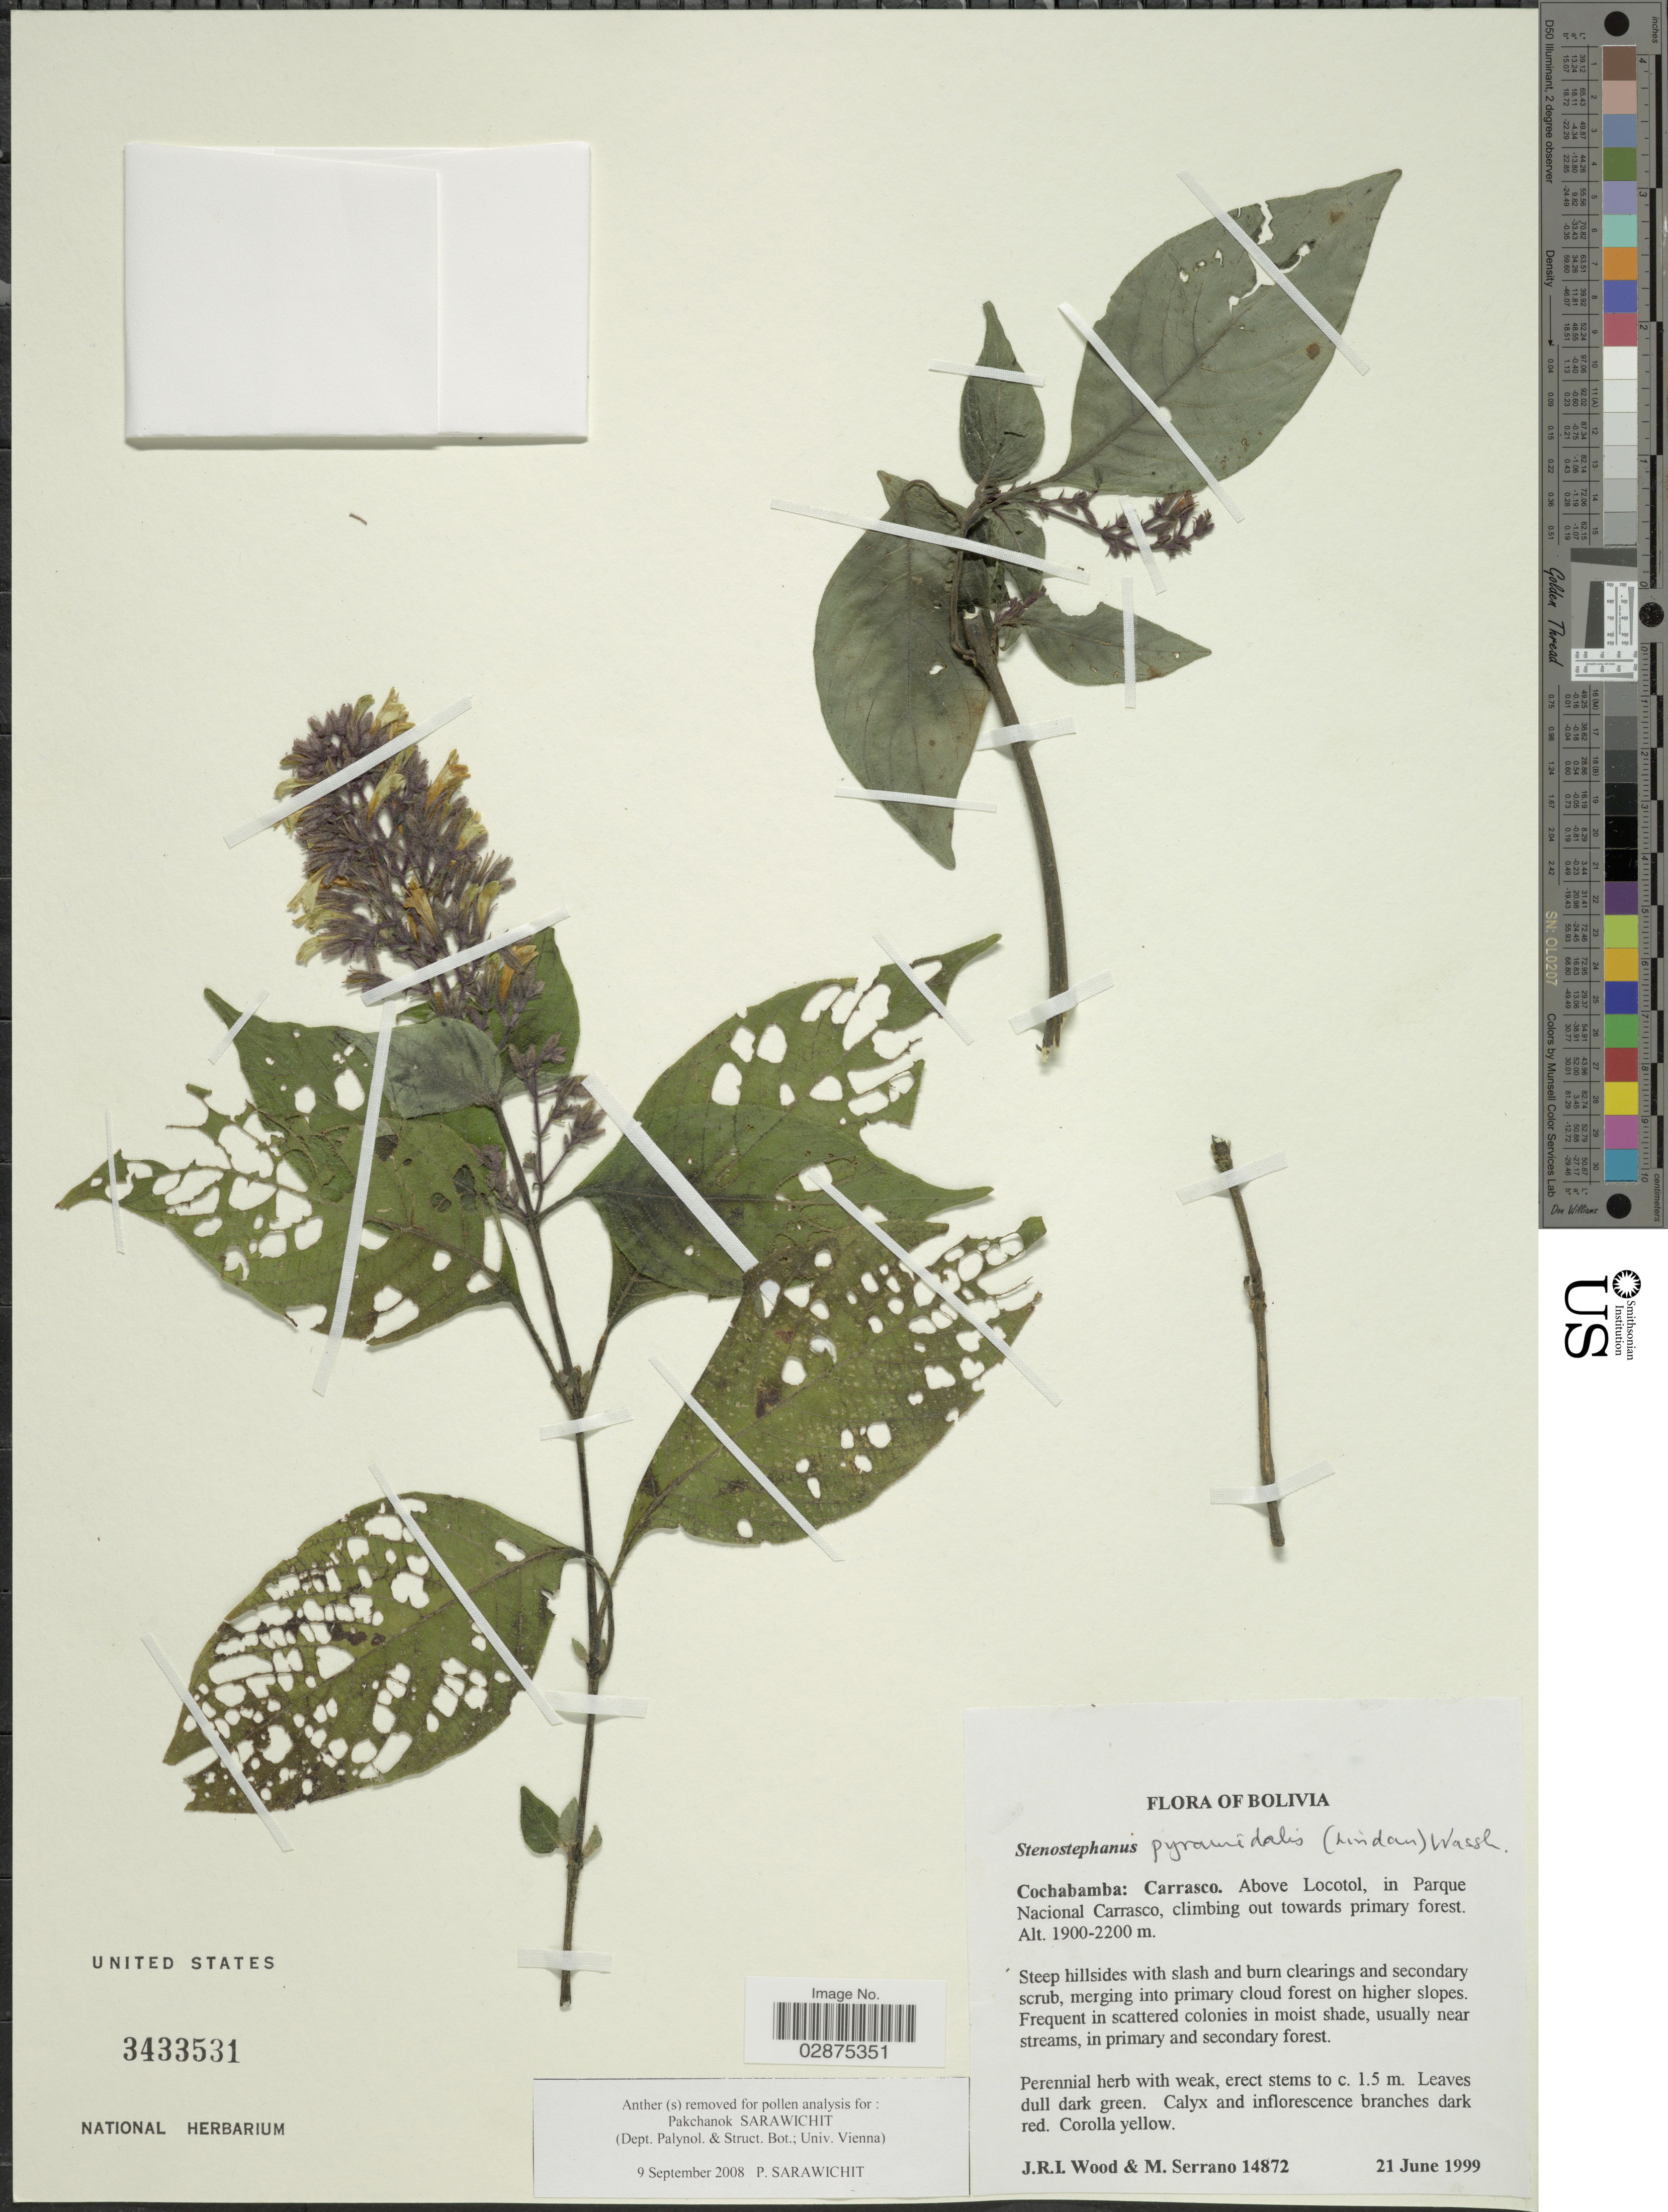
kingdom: Plantae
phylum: Tracheophyta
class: Magnoliopsida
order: Lamiales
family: Acanthaceae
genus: Stenostephanus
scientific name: Stenostephanus pyramidalis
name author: (Lindau) Wassh.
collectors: J. R. I. Wood & M. Serrano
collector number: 14872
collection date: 1999-06-21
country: Bolivia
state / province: Cochabamba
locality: Carrasco. Above Locotol, in Parque Nacional Carrasco.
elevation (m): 1900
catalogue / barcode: US 3433531